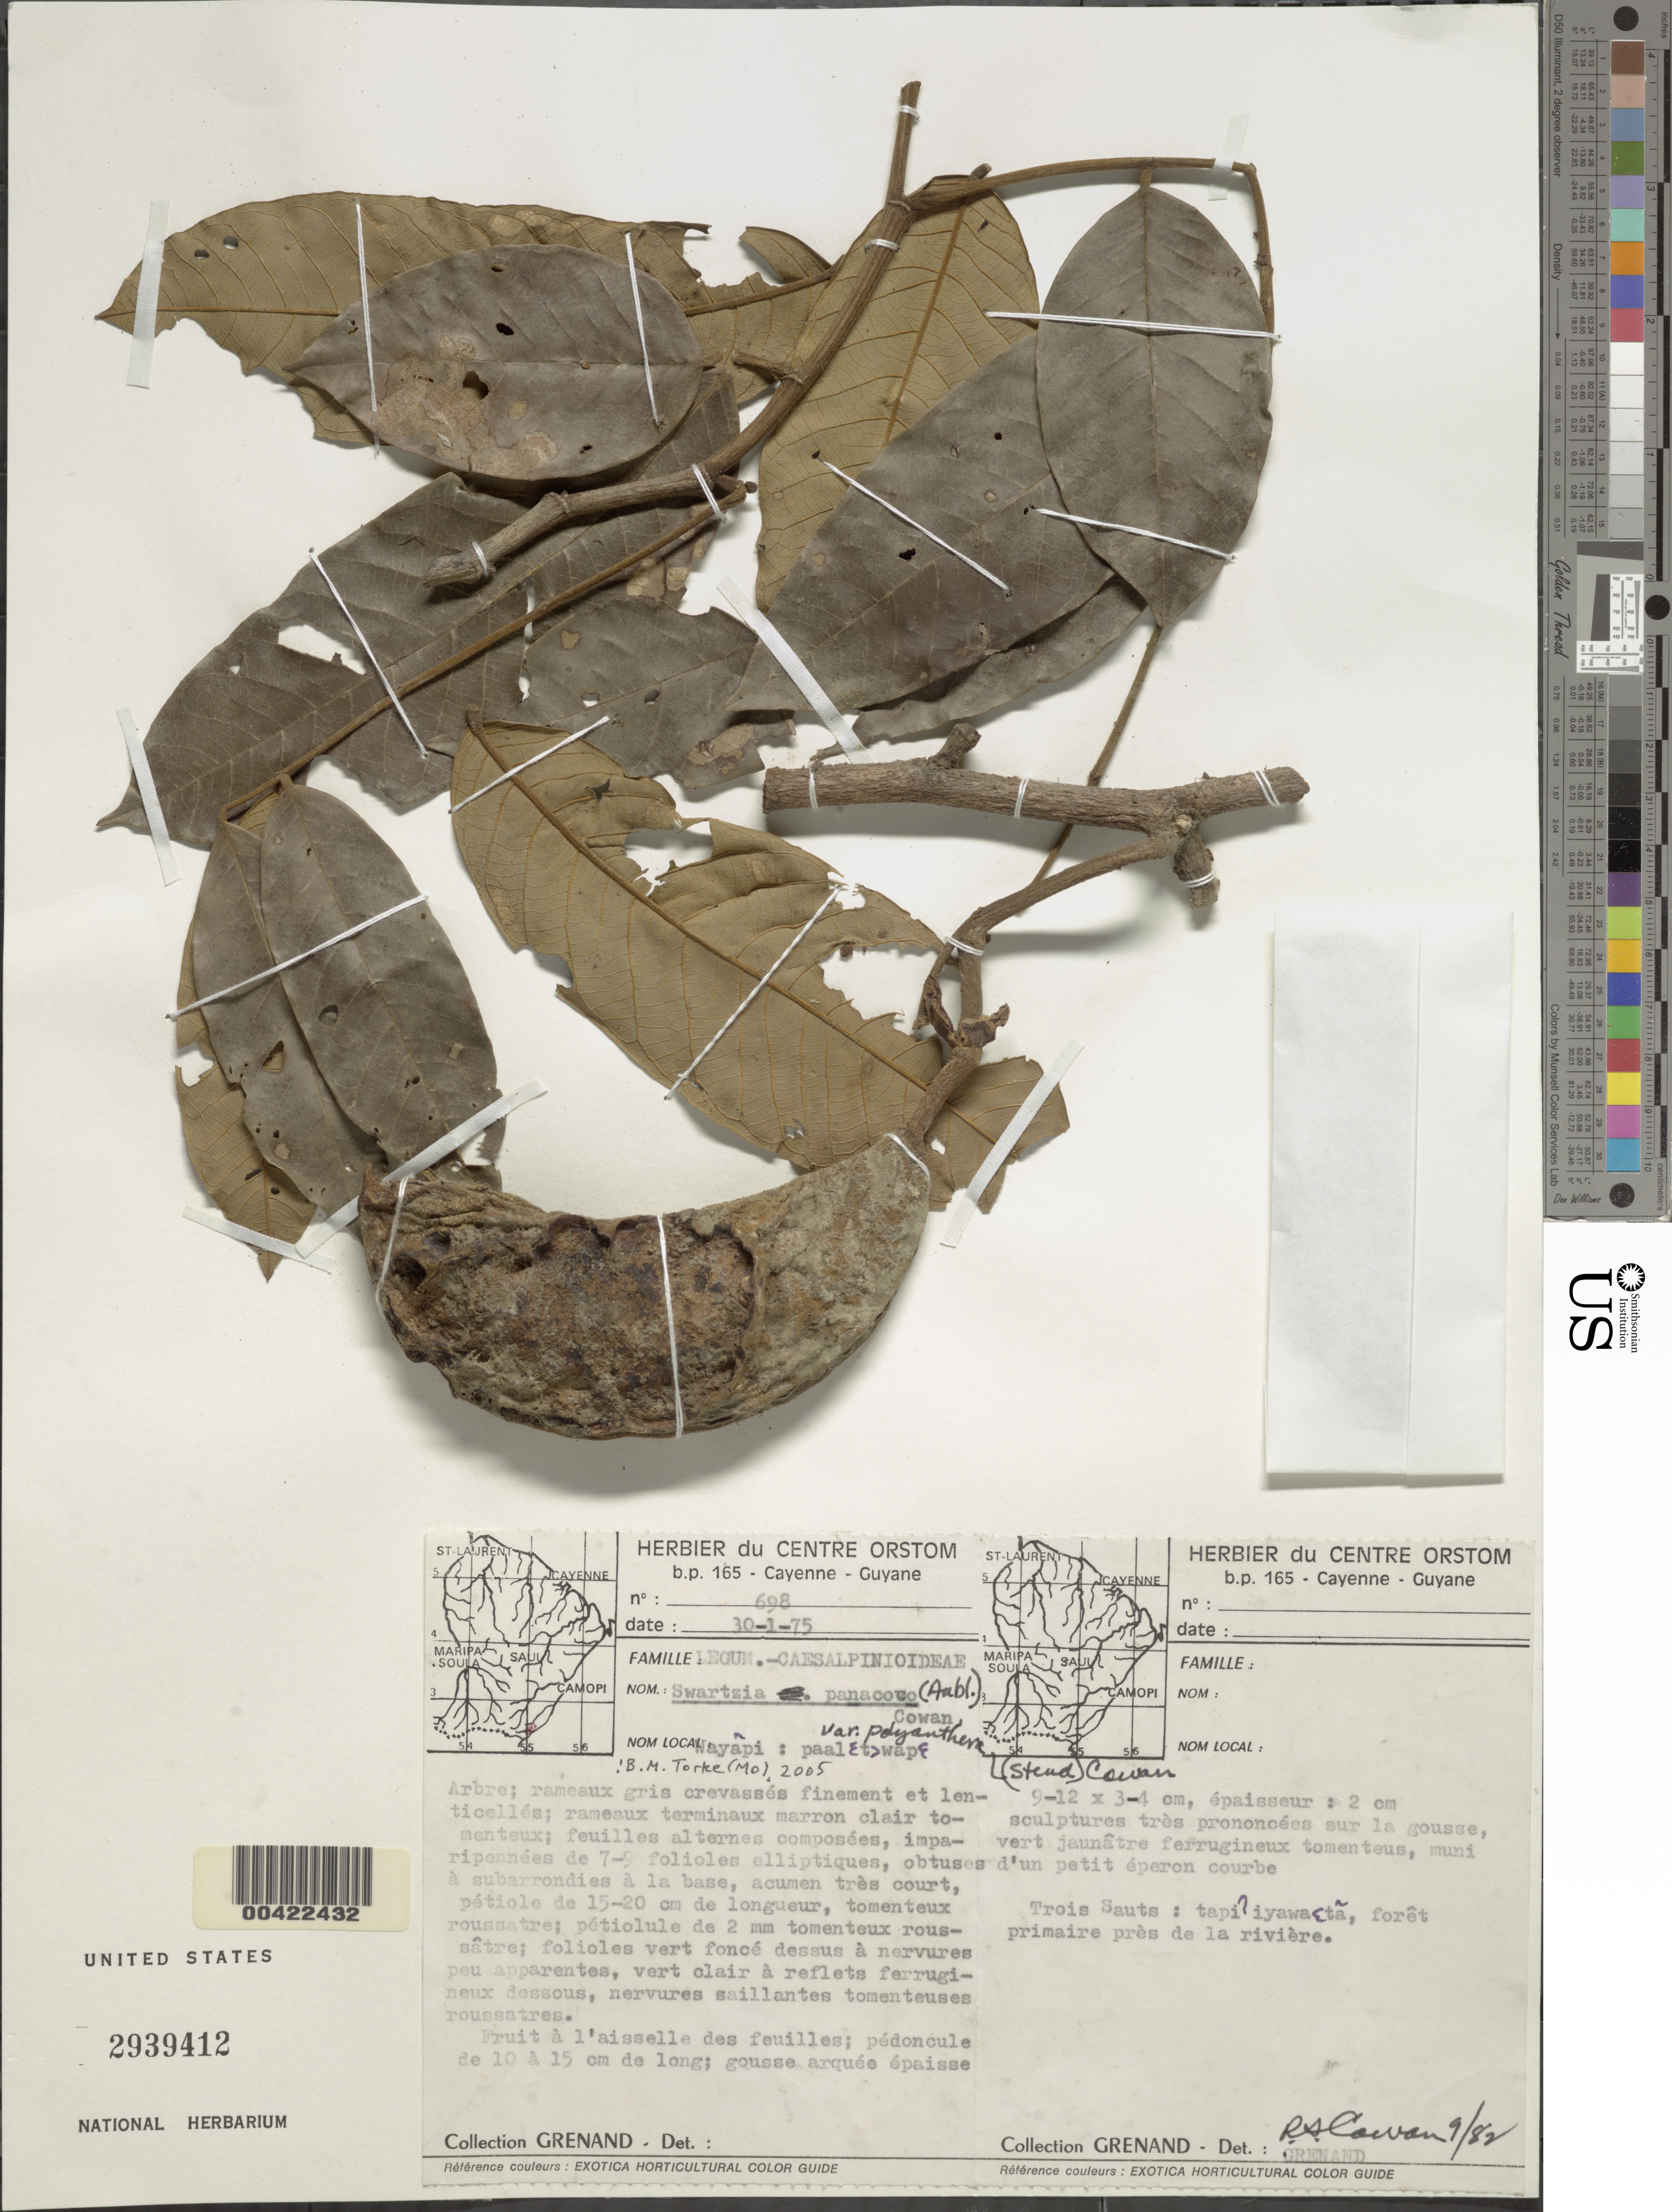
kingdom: Plantae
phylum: Tracheophyta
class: Magnoliopsida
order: Fabales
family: Fabaceae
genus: Swartzia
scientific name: Swartzia panacoco var. polyanthera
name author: (Steud.) R.S. Cowan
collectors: P. Grenand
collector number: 698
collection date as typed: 30 Jan 1975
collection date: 1975-01-30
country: French Guiana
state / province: Cayenne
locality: Trois sauts. [in former inini arrondissement.]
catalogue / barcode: US 2939412